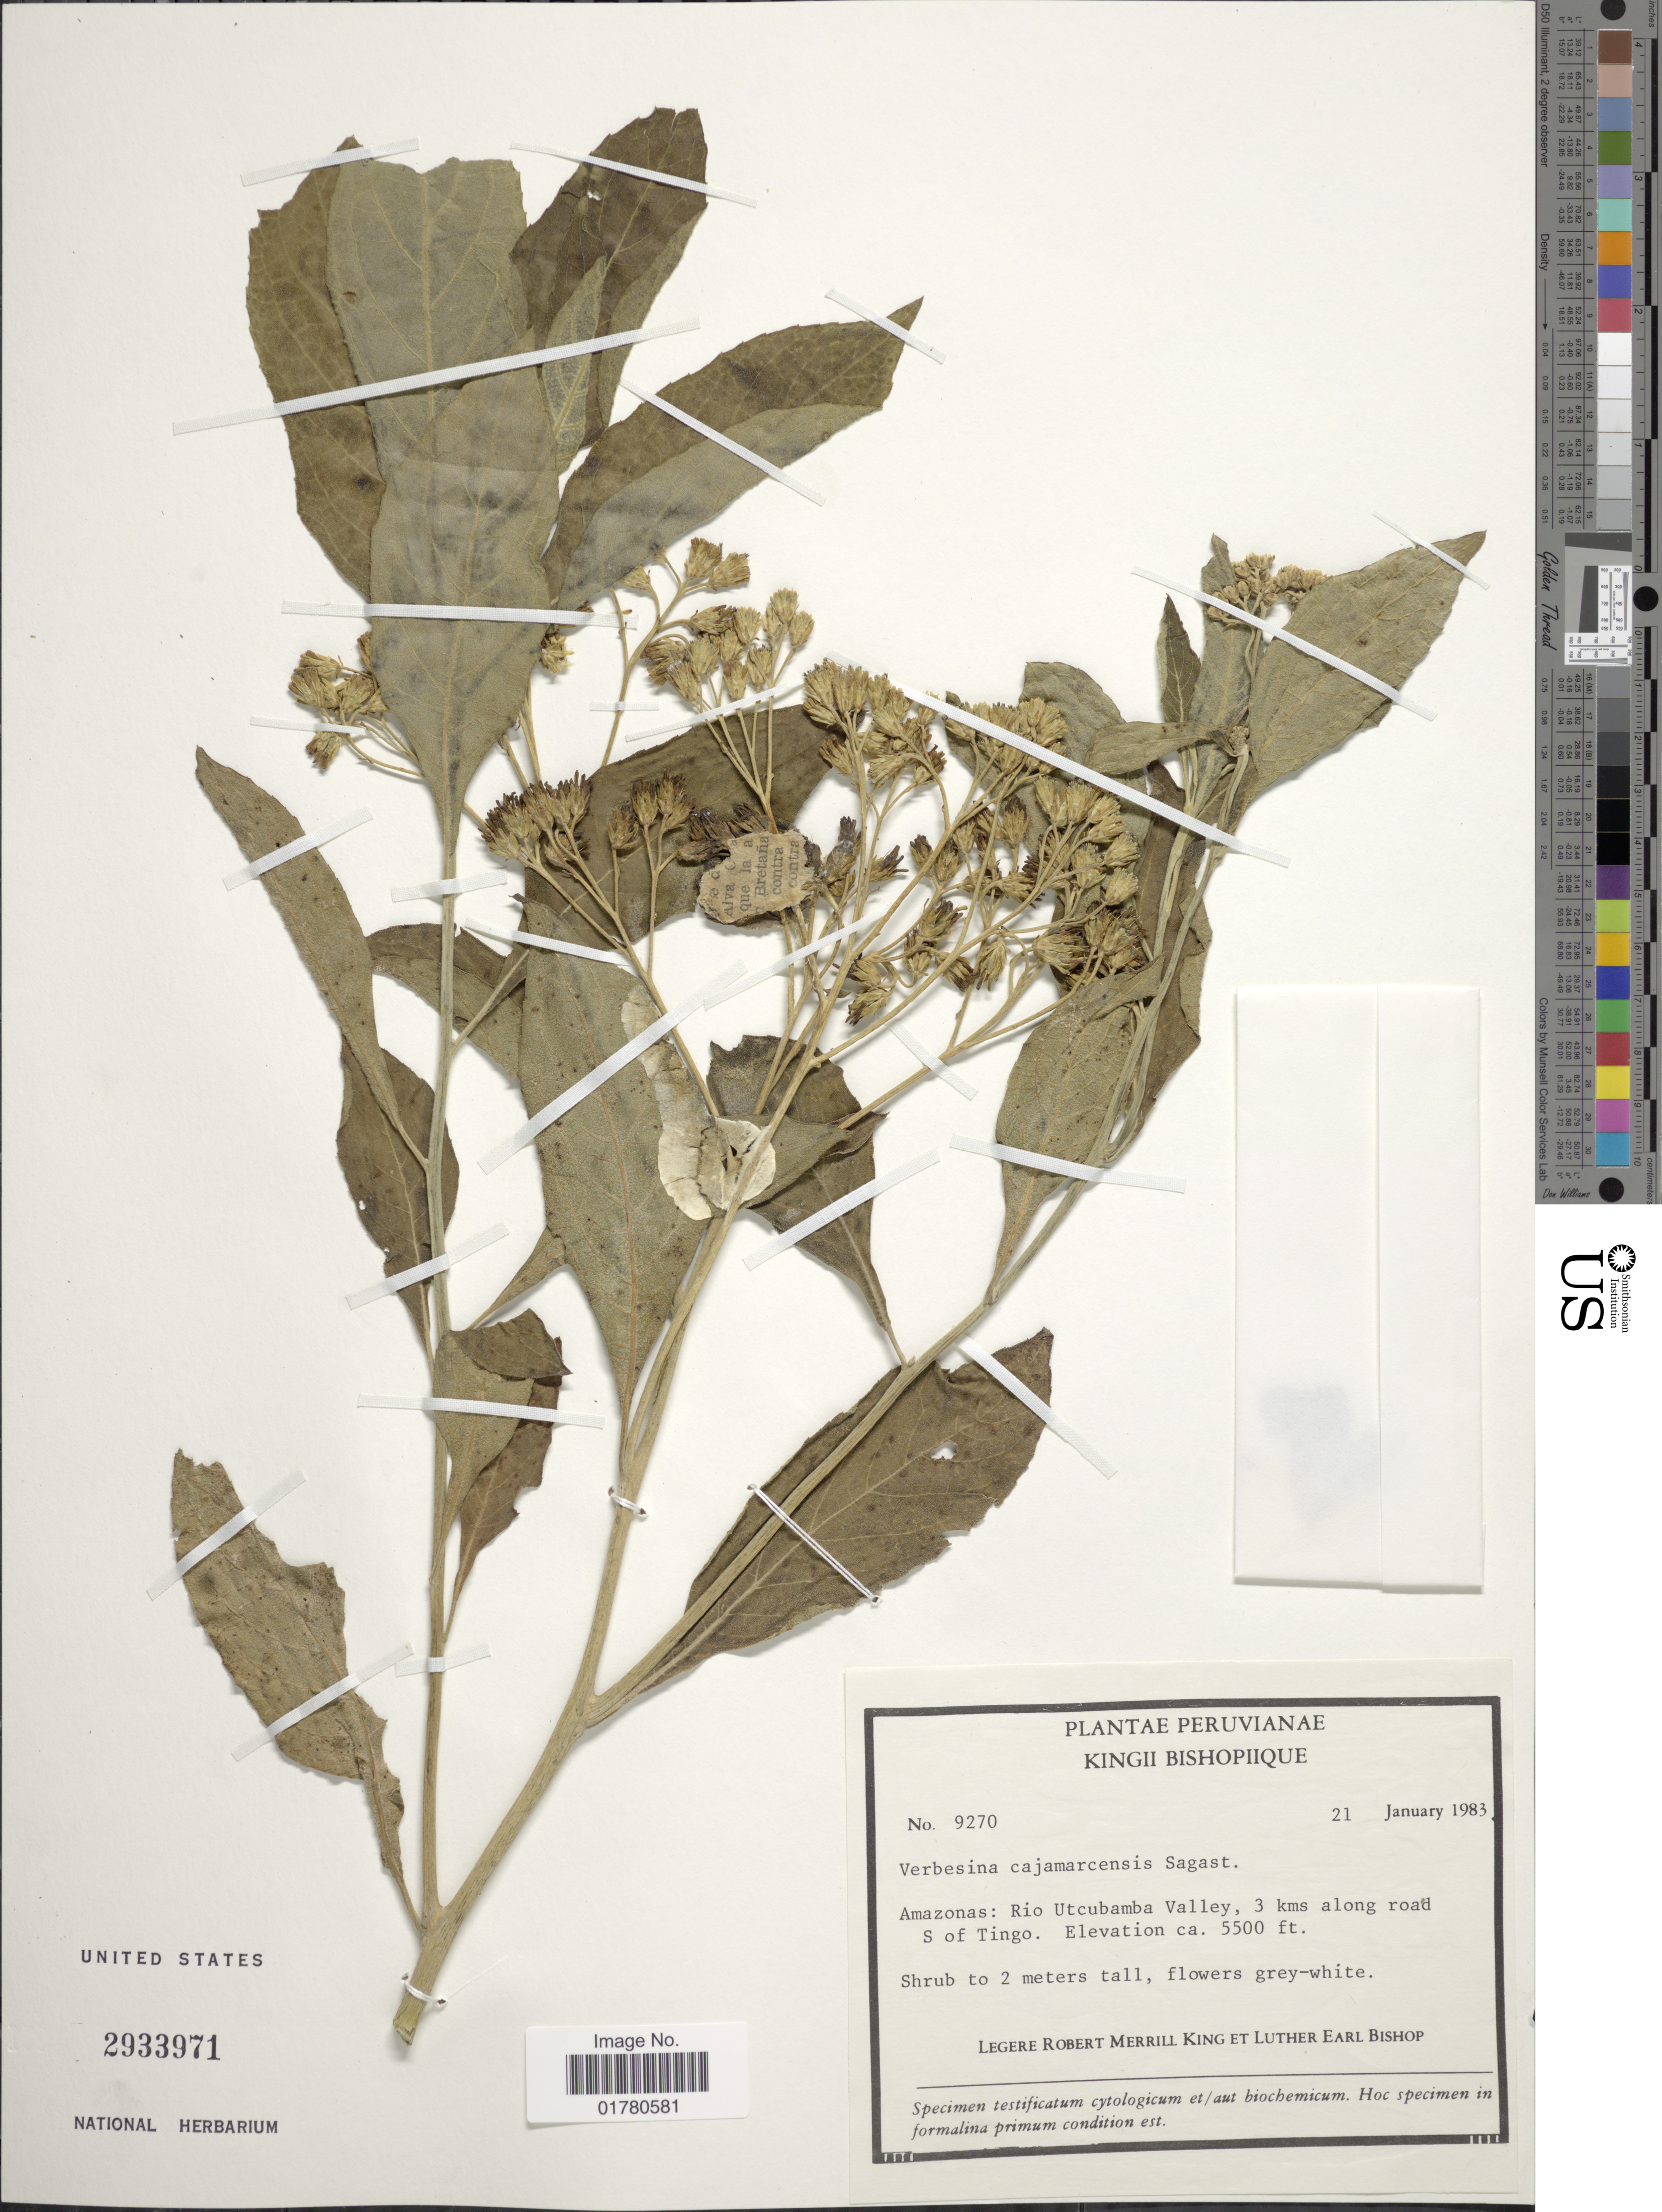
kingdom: Plantae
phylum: Tracheophyta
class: Magnoliopsida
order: Asterales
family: Asteraceae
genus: Verbesina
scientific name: Verbesina cajamarcensis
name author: Sagást.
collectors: R. M. King & L. E. Bishop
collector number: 9270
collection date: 1983-01-21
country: Peru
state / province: Amazonas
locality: Rio Utcubamba Valley, 3 kms along road S of Tingo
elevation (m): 1676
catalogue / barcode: US 2933971